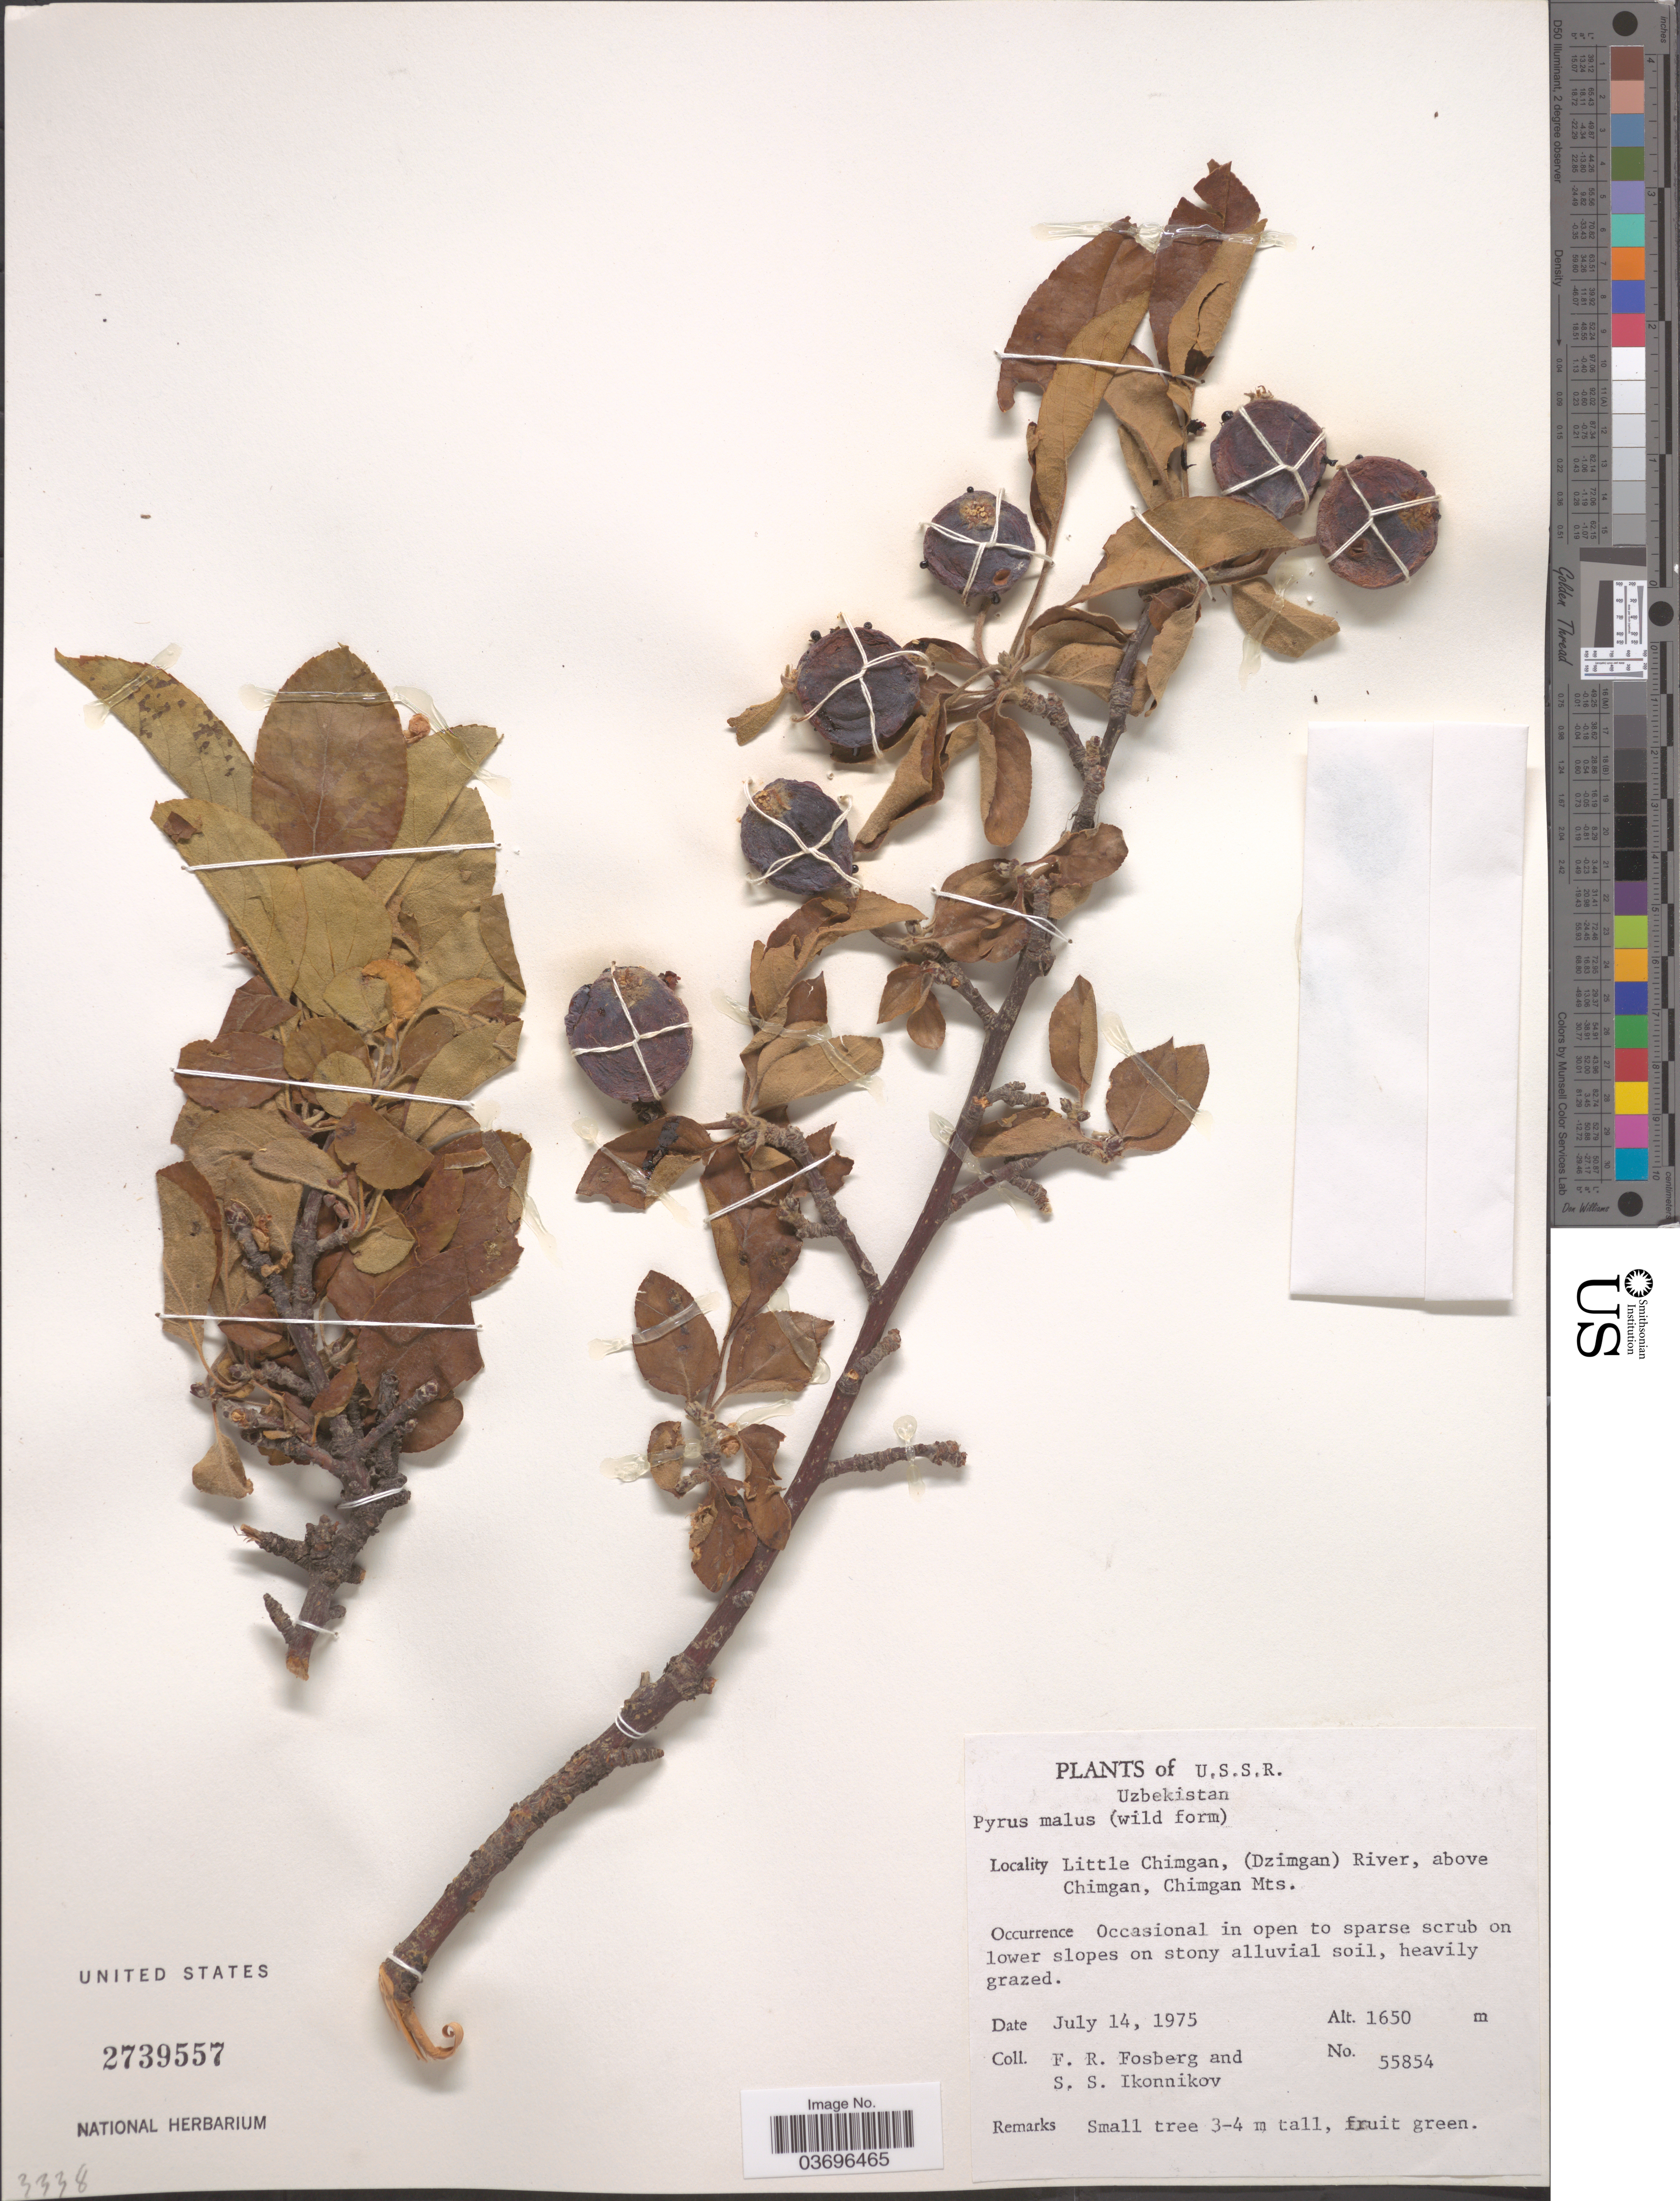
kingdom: Plantae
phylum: Tracheophyta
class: Magnoliopsida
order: Rosales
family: Rosaceae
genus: Pyrus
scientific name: Pyrus malus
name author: L.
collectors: F. R. Fosberg & S. Ikonnikov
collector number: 55854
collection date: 1975-07-14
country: Uzbekistan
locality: U.S.S.R. Little Chimgan, (Dzimgan) River, above Chimgan, Chimgan Mts.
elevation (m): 1650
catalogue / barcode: US 2739557